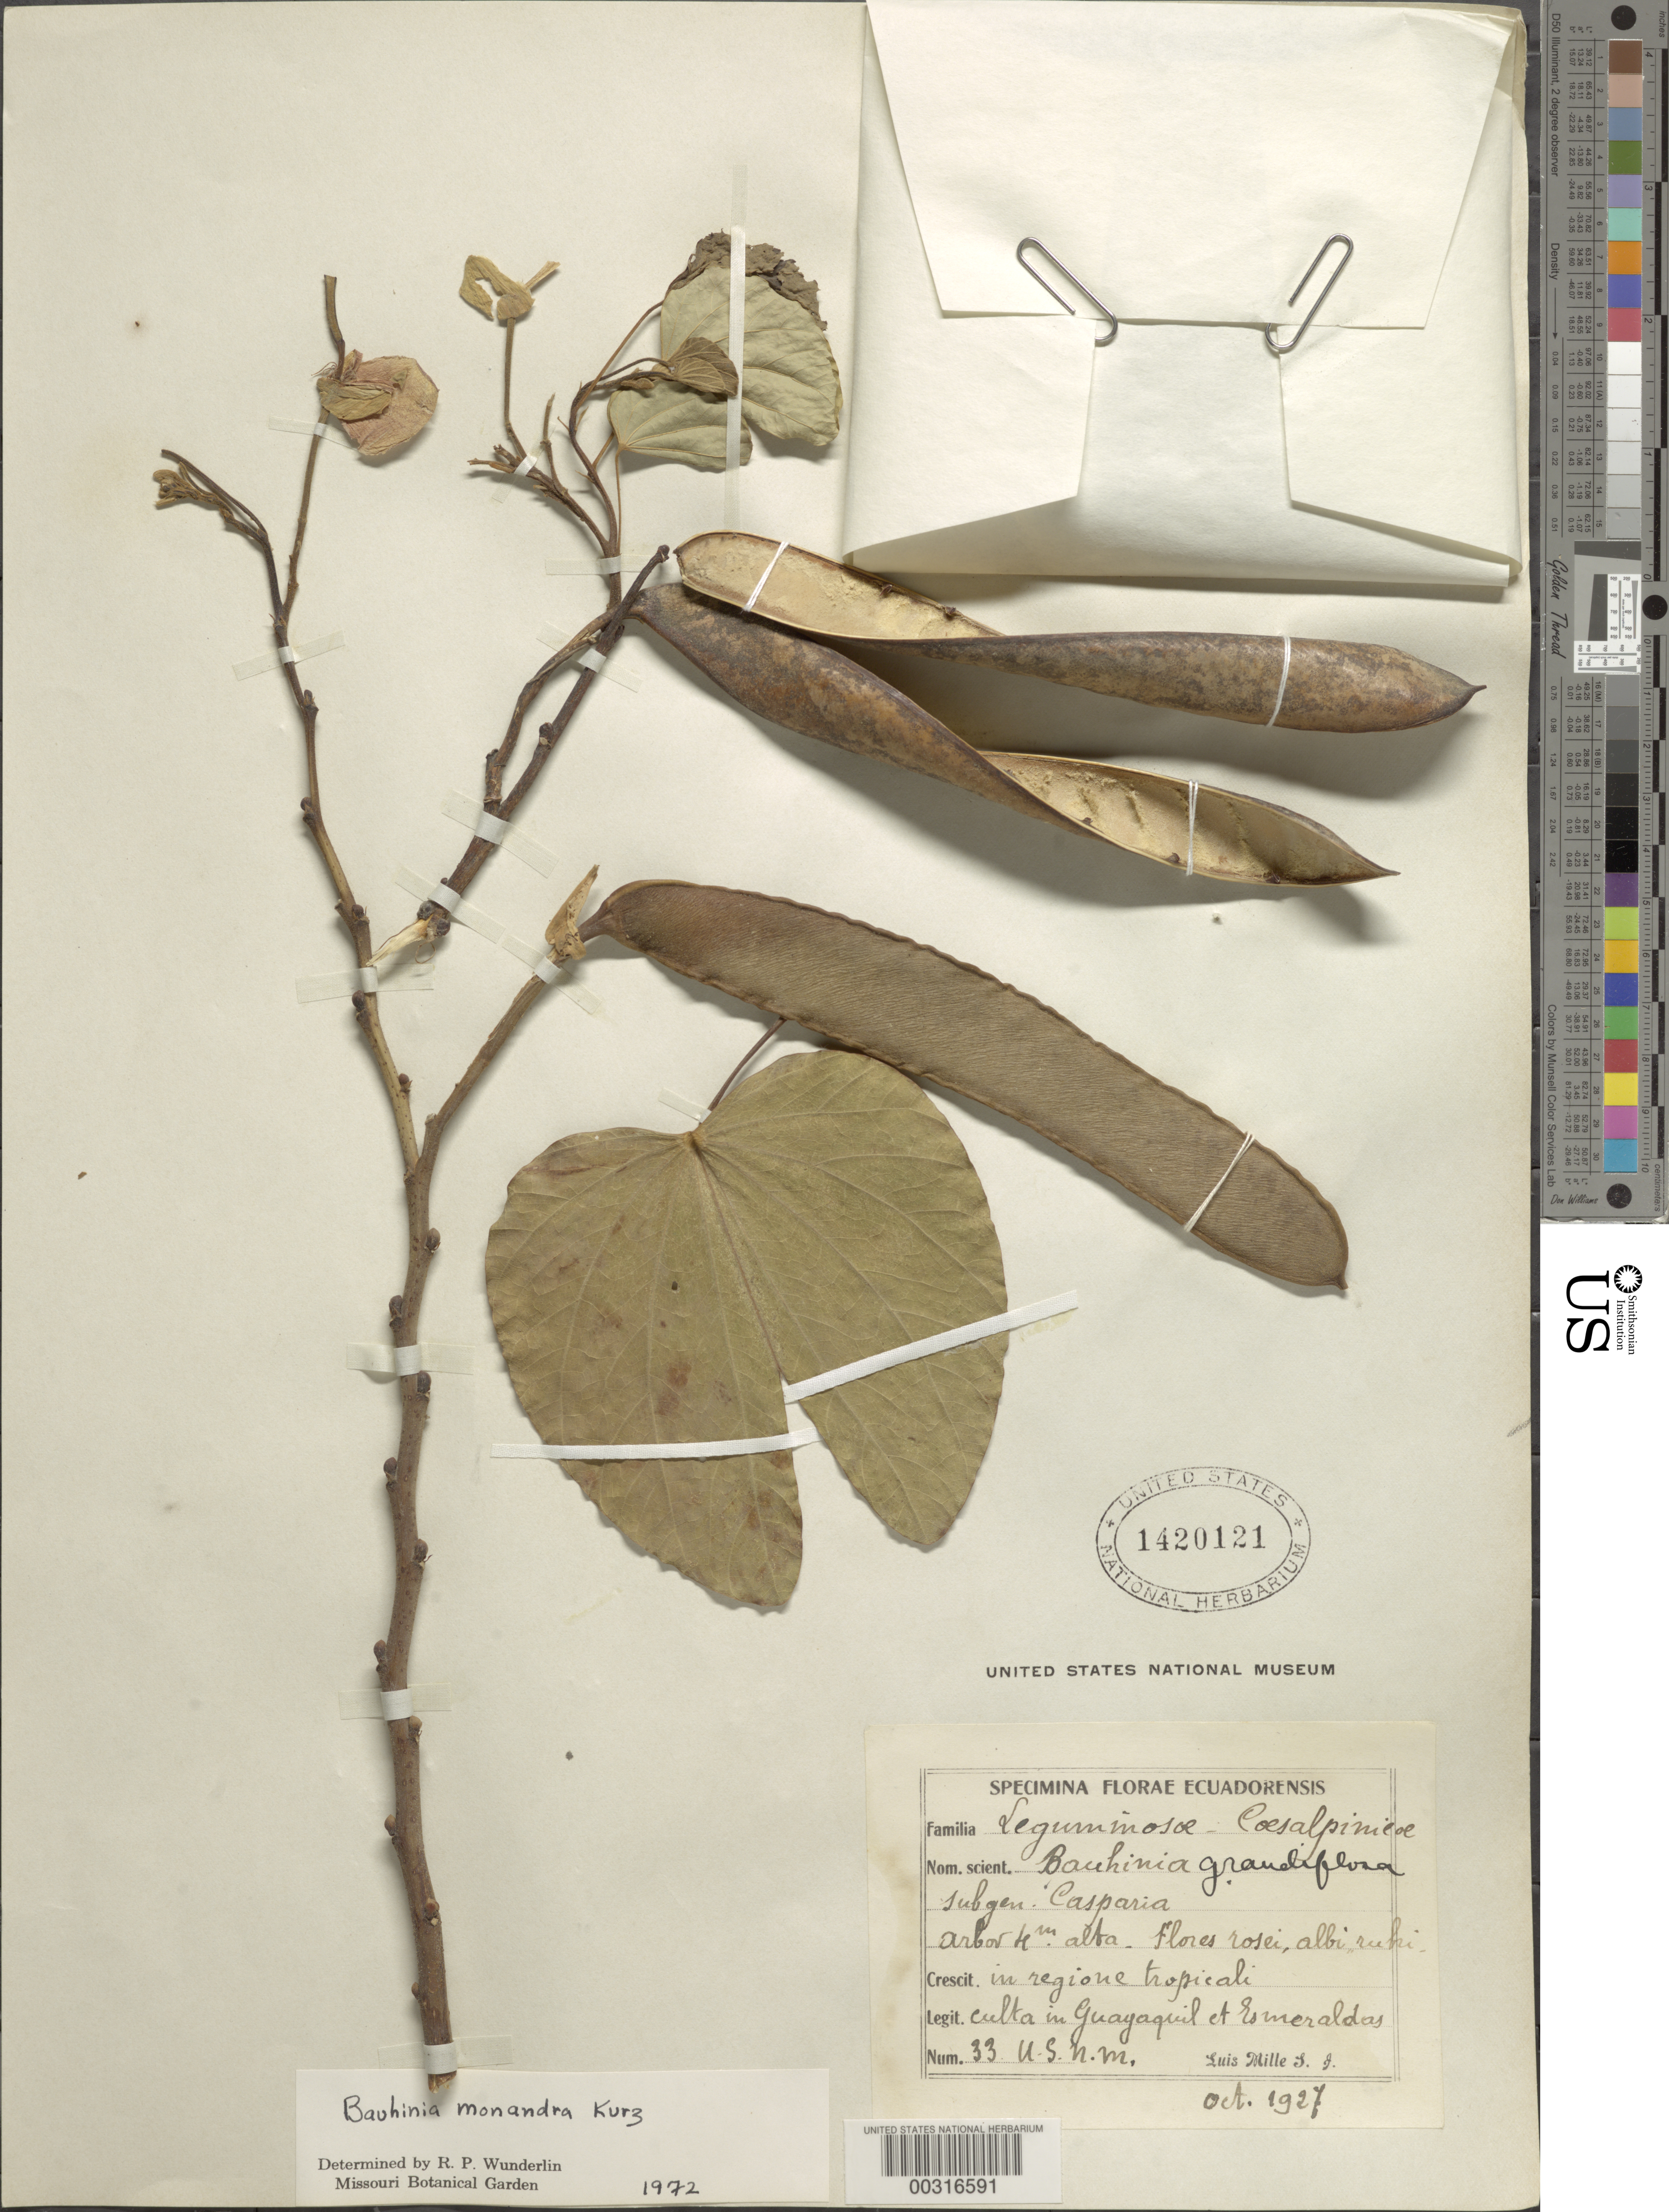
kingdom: Plantae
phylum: Tracheophyta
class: Magnoliopsida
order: Fabales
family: Fabaceae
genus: Bauhinia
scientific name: Bauhinia monandra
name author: Kurz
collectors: L. Mille-s.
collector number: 33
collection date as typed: Oct 1927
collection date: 1927-10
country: Ecuador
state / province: Guayas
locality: Guayaquil and Esmeraldas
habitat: Tropical region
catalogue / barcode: US 1420121